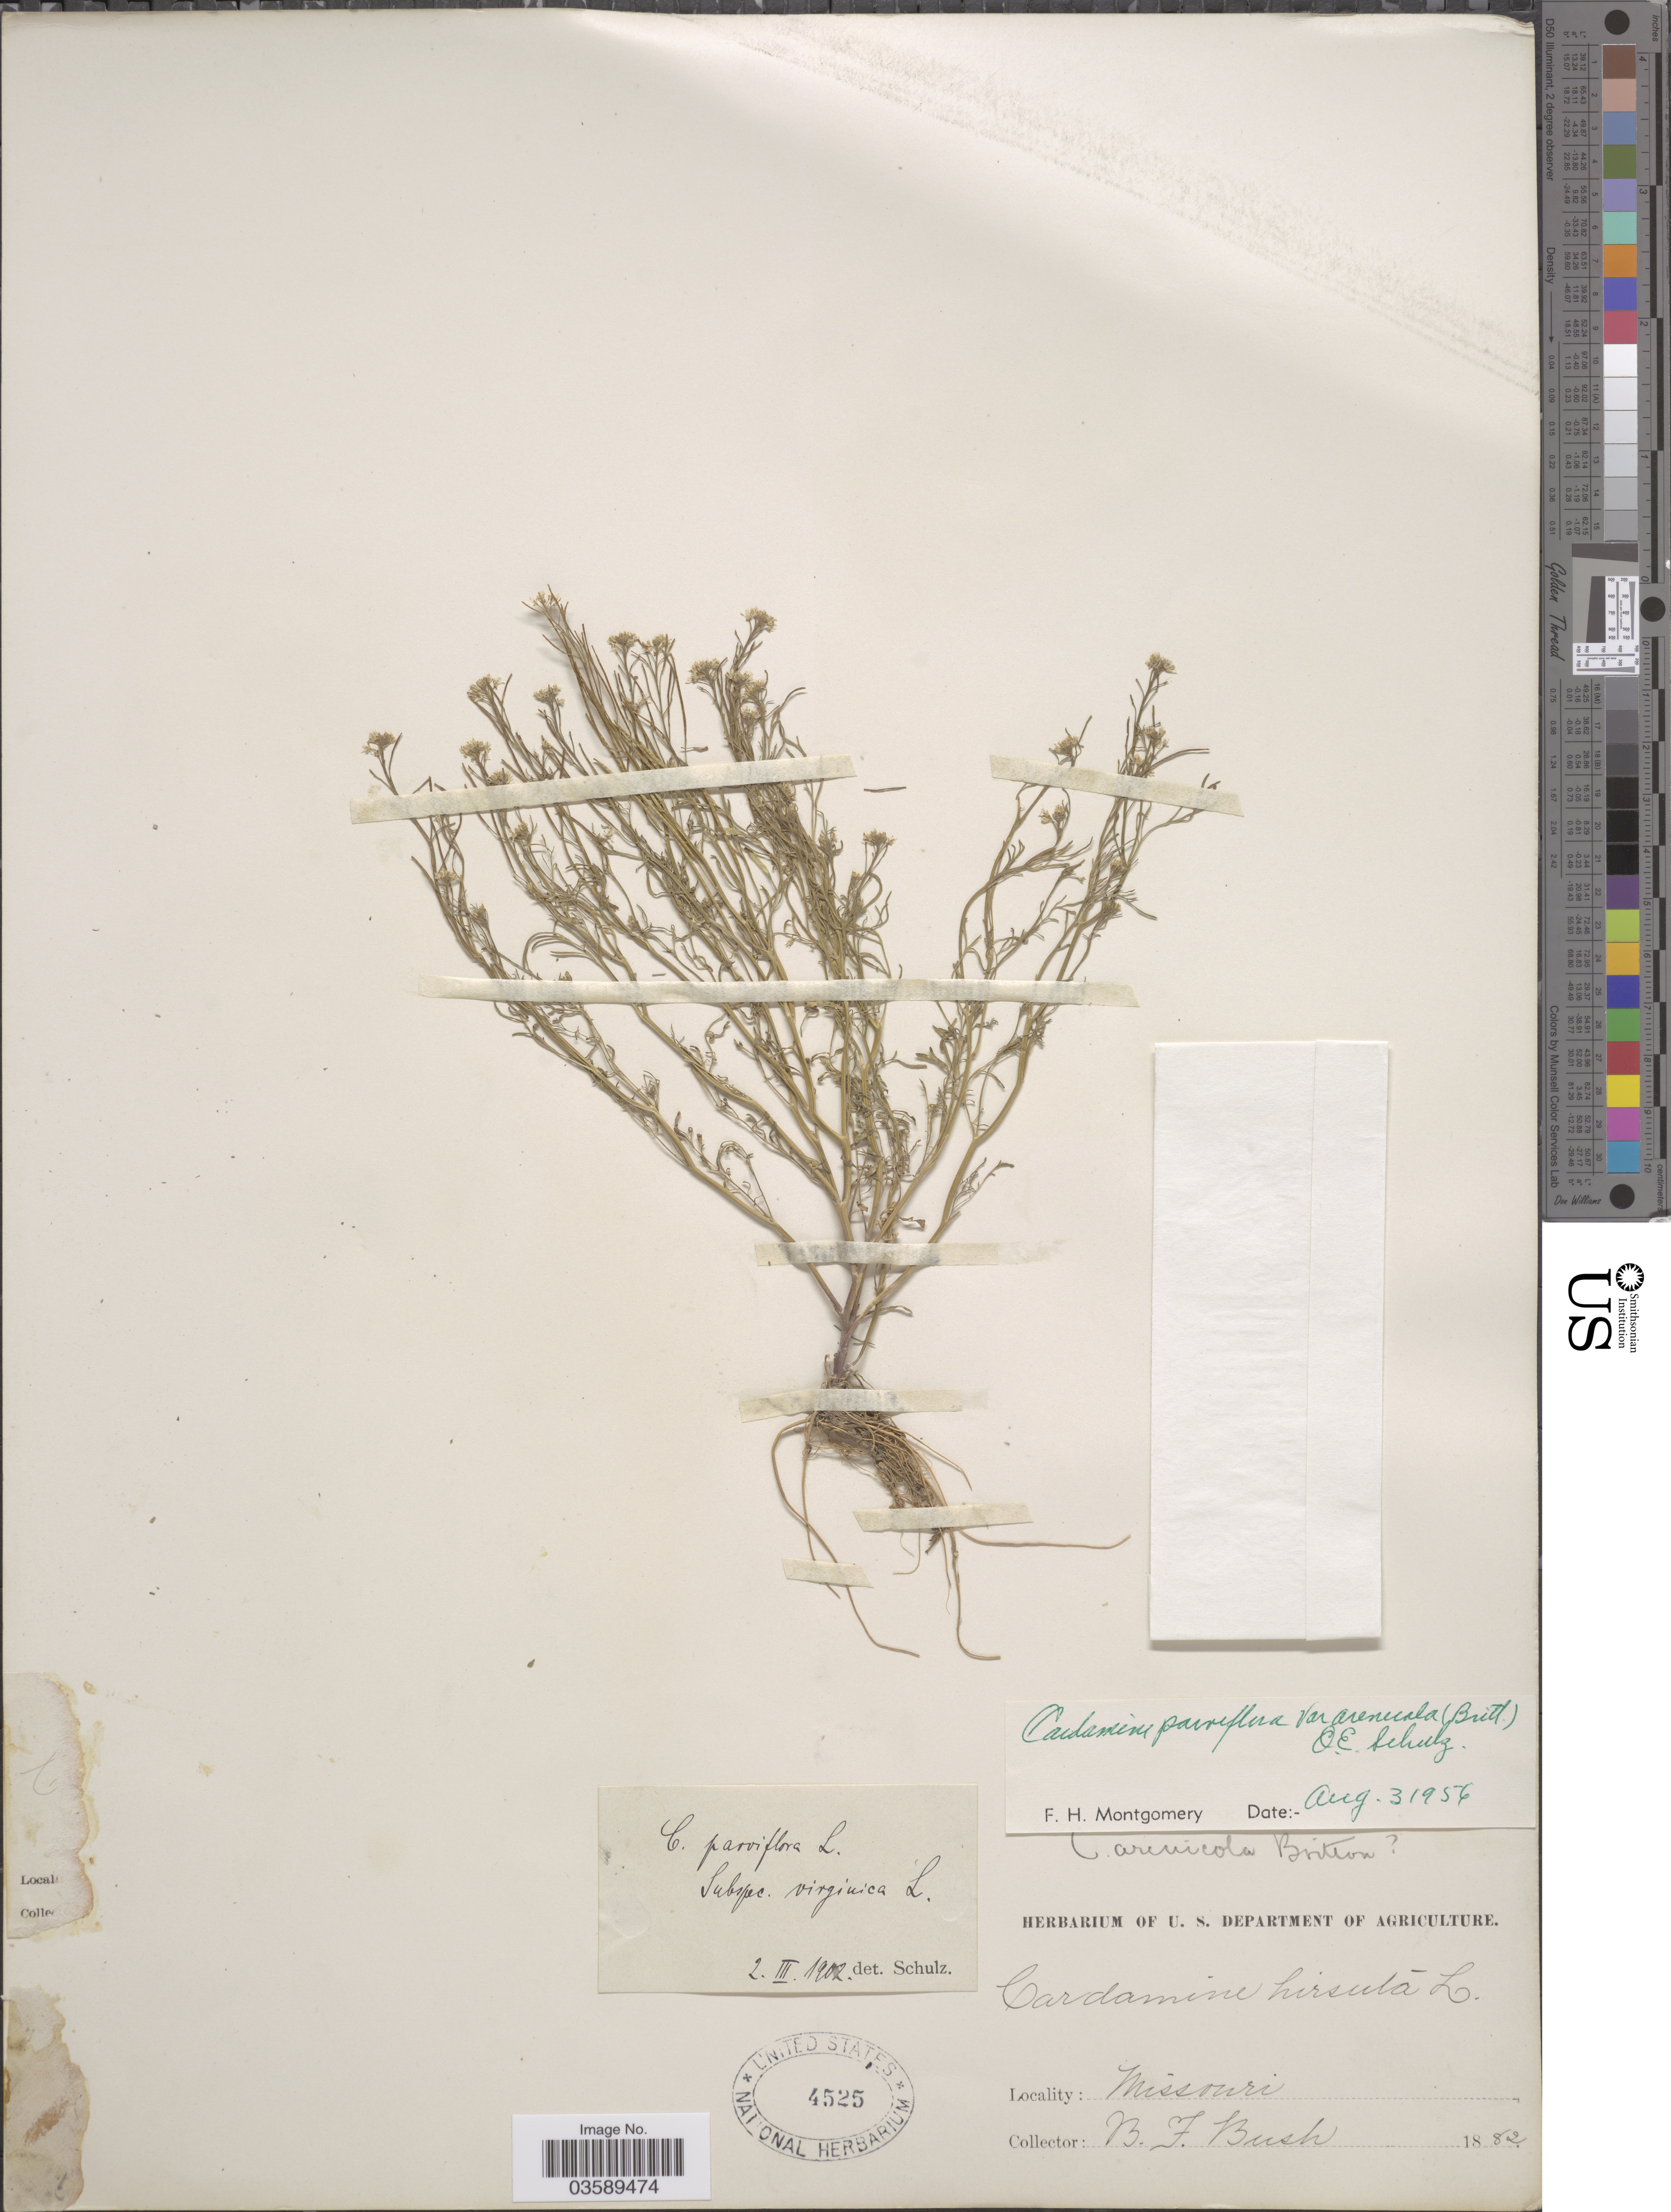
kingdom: Plantae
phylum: Tracheophyta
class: Magnoliopsida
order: Brassicales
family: Brassicaceae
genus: Cardamine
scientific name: Cardamine parviflora var. arenicola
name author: (Britton) O.E. Schulz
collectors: B. F. Bush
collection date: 1882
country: United States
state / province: Missouri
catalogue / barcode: US 4525